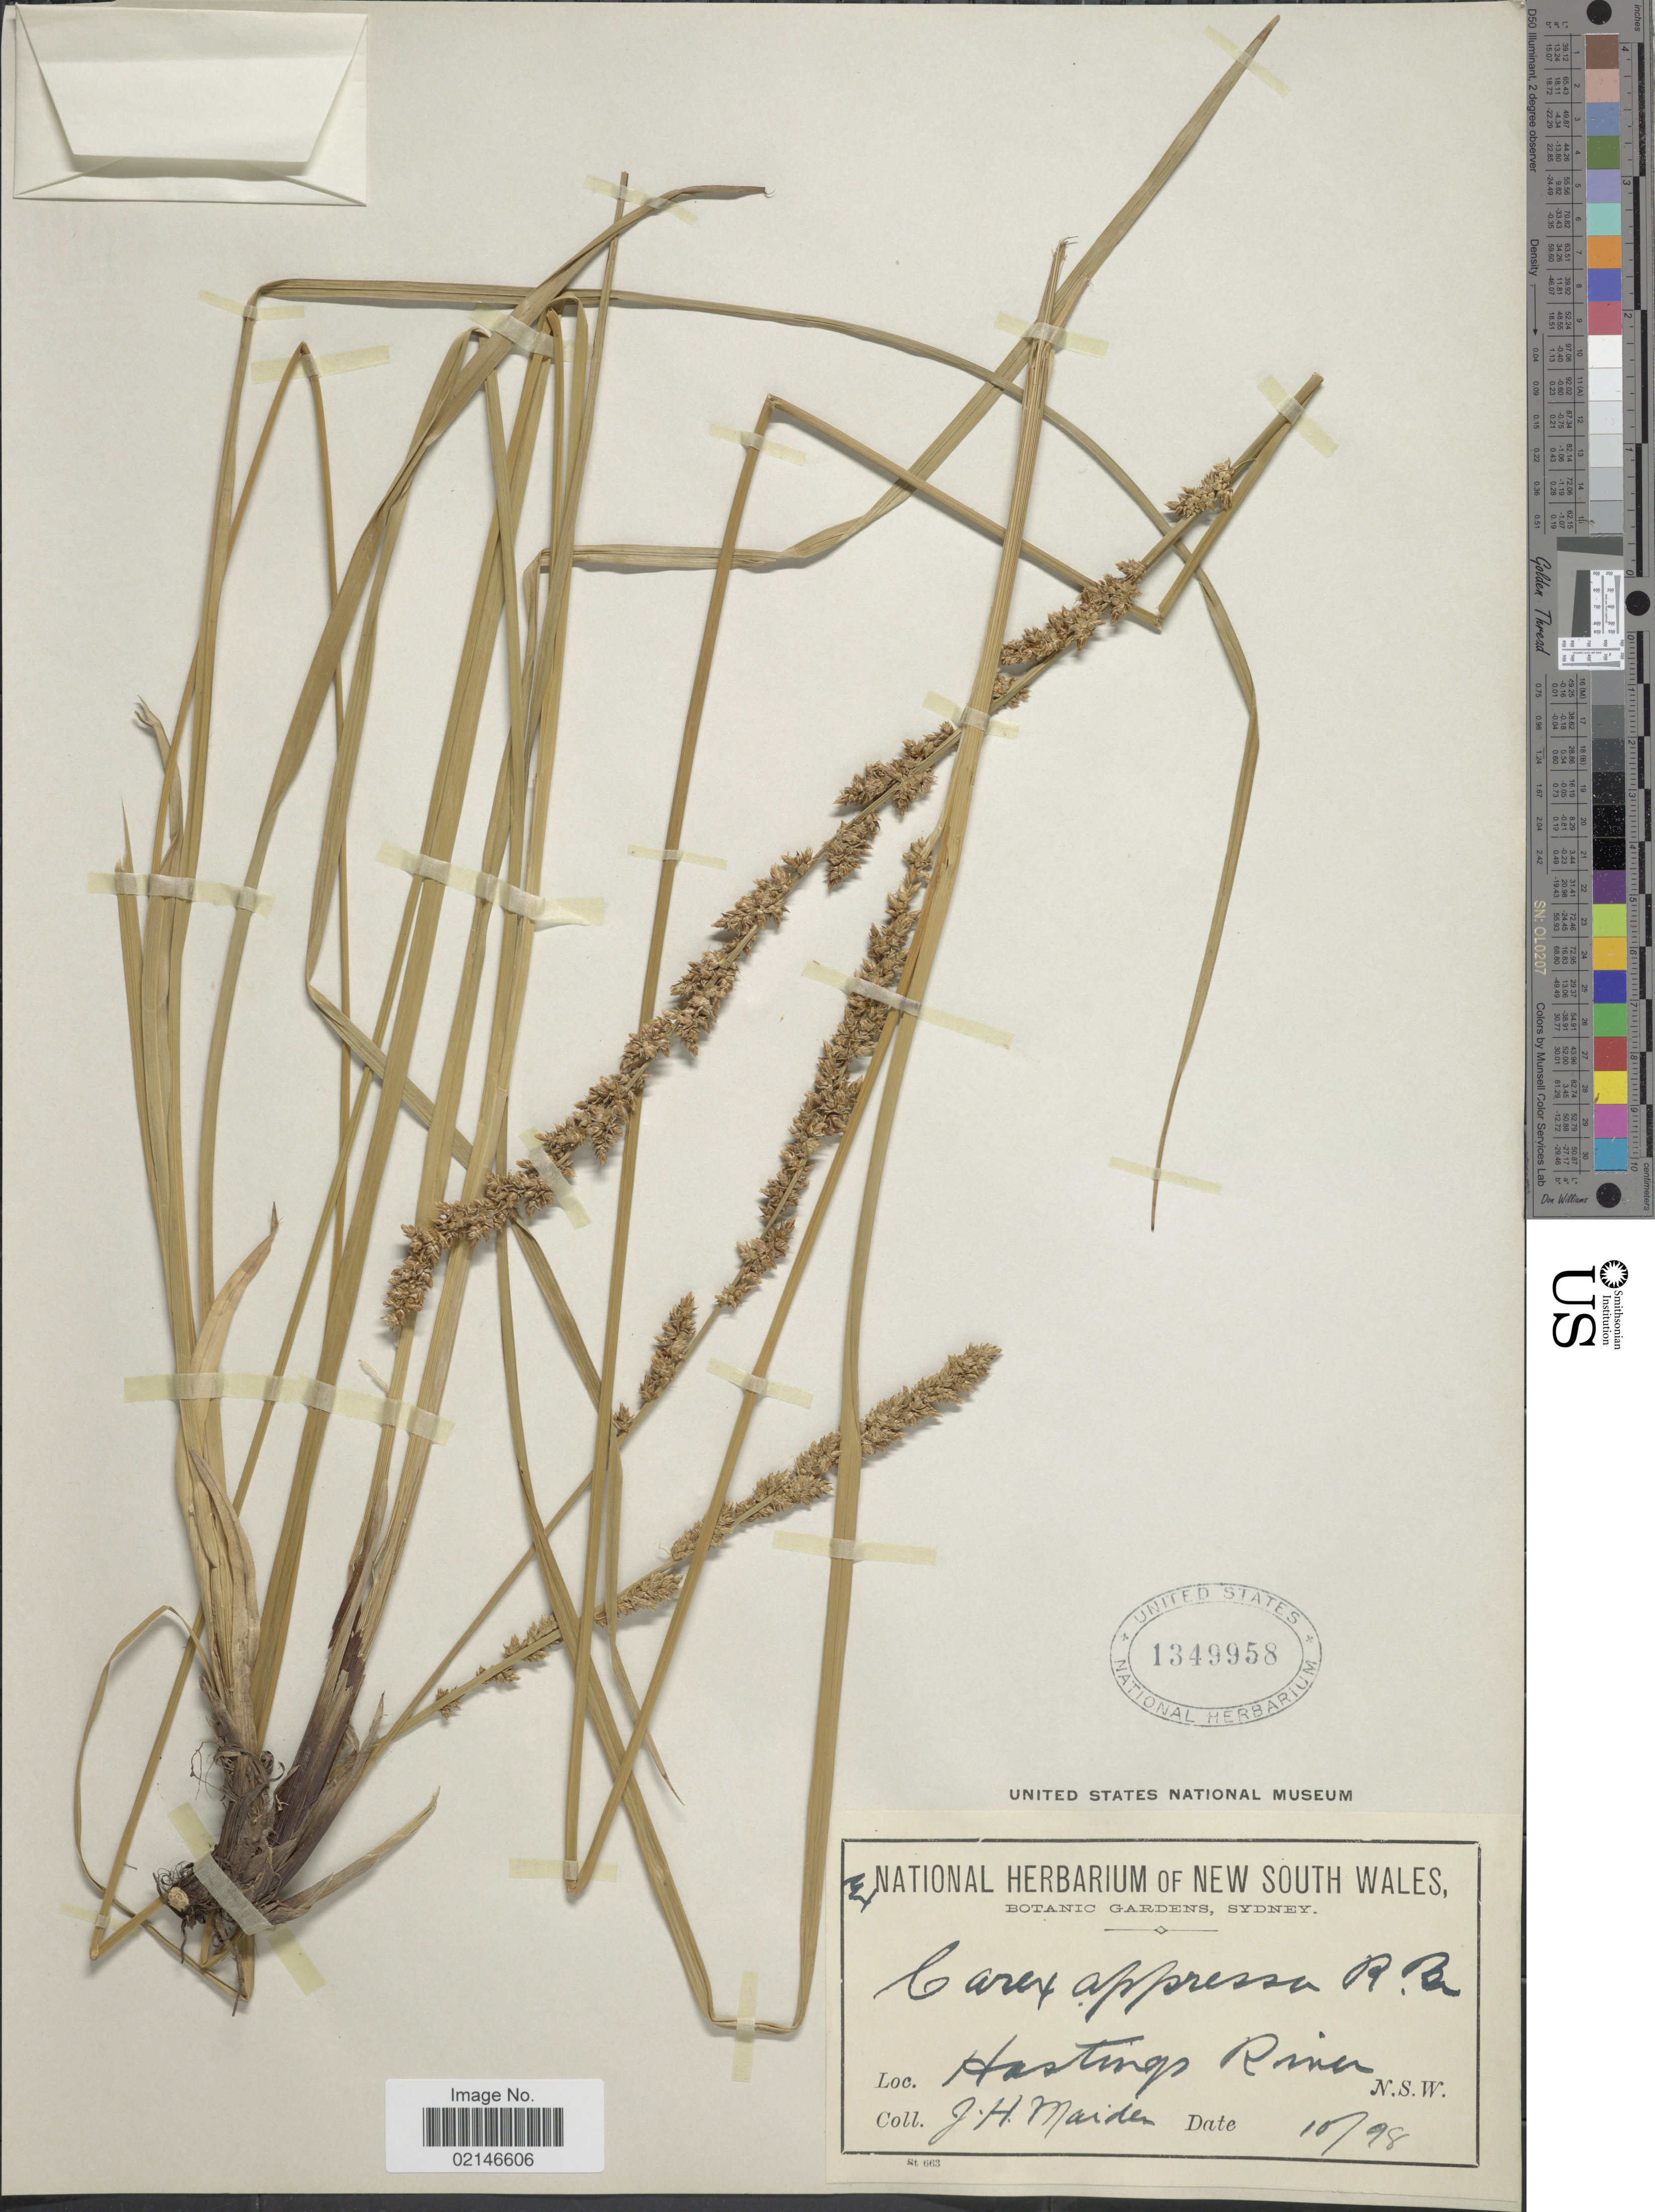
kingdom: Plantae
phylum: Tracheophyta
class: Liliopsida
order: Poales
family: Cyperaceae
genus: Carex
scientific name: Carex appressa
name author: R. Br.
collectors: J. Maiden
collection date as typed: Transcribed d/m/y: /10/98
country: Australia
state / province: New South Wales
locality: Hastings River, N.S.W.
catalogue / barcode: US 1349958